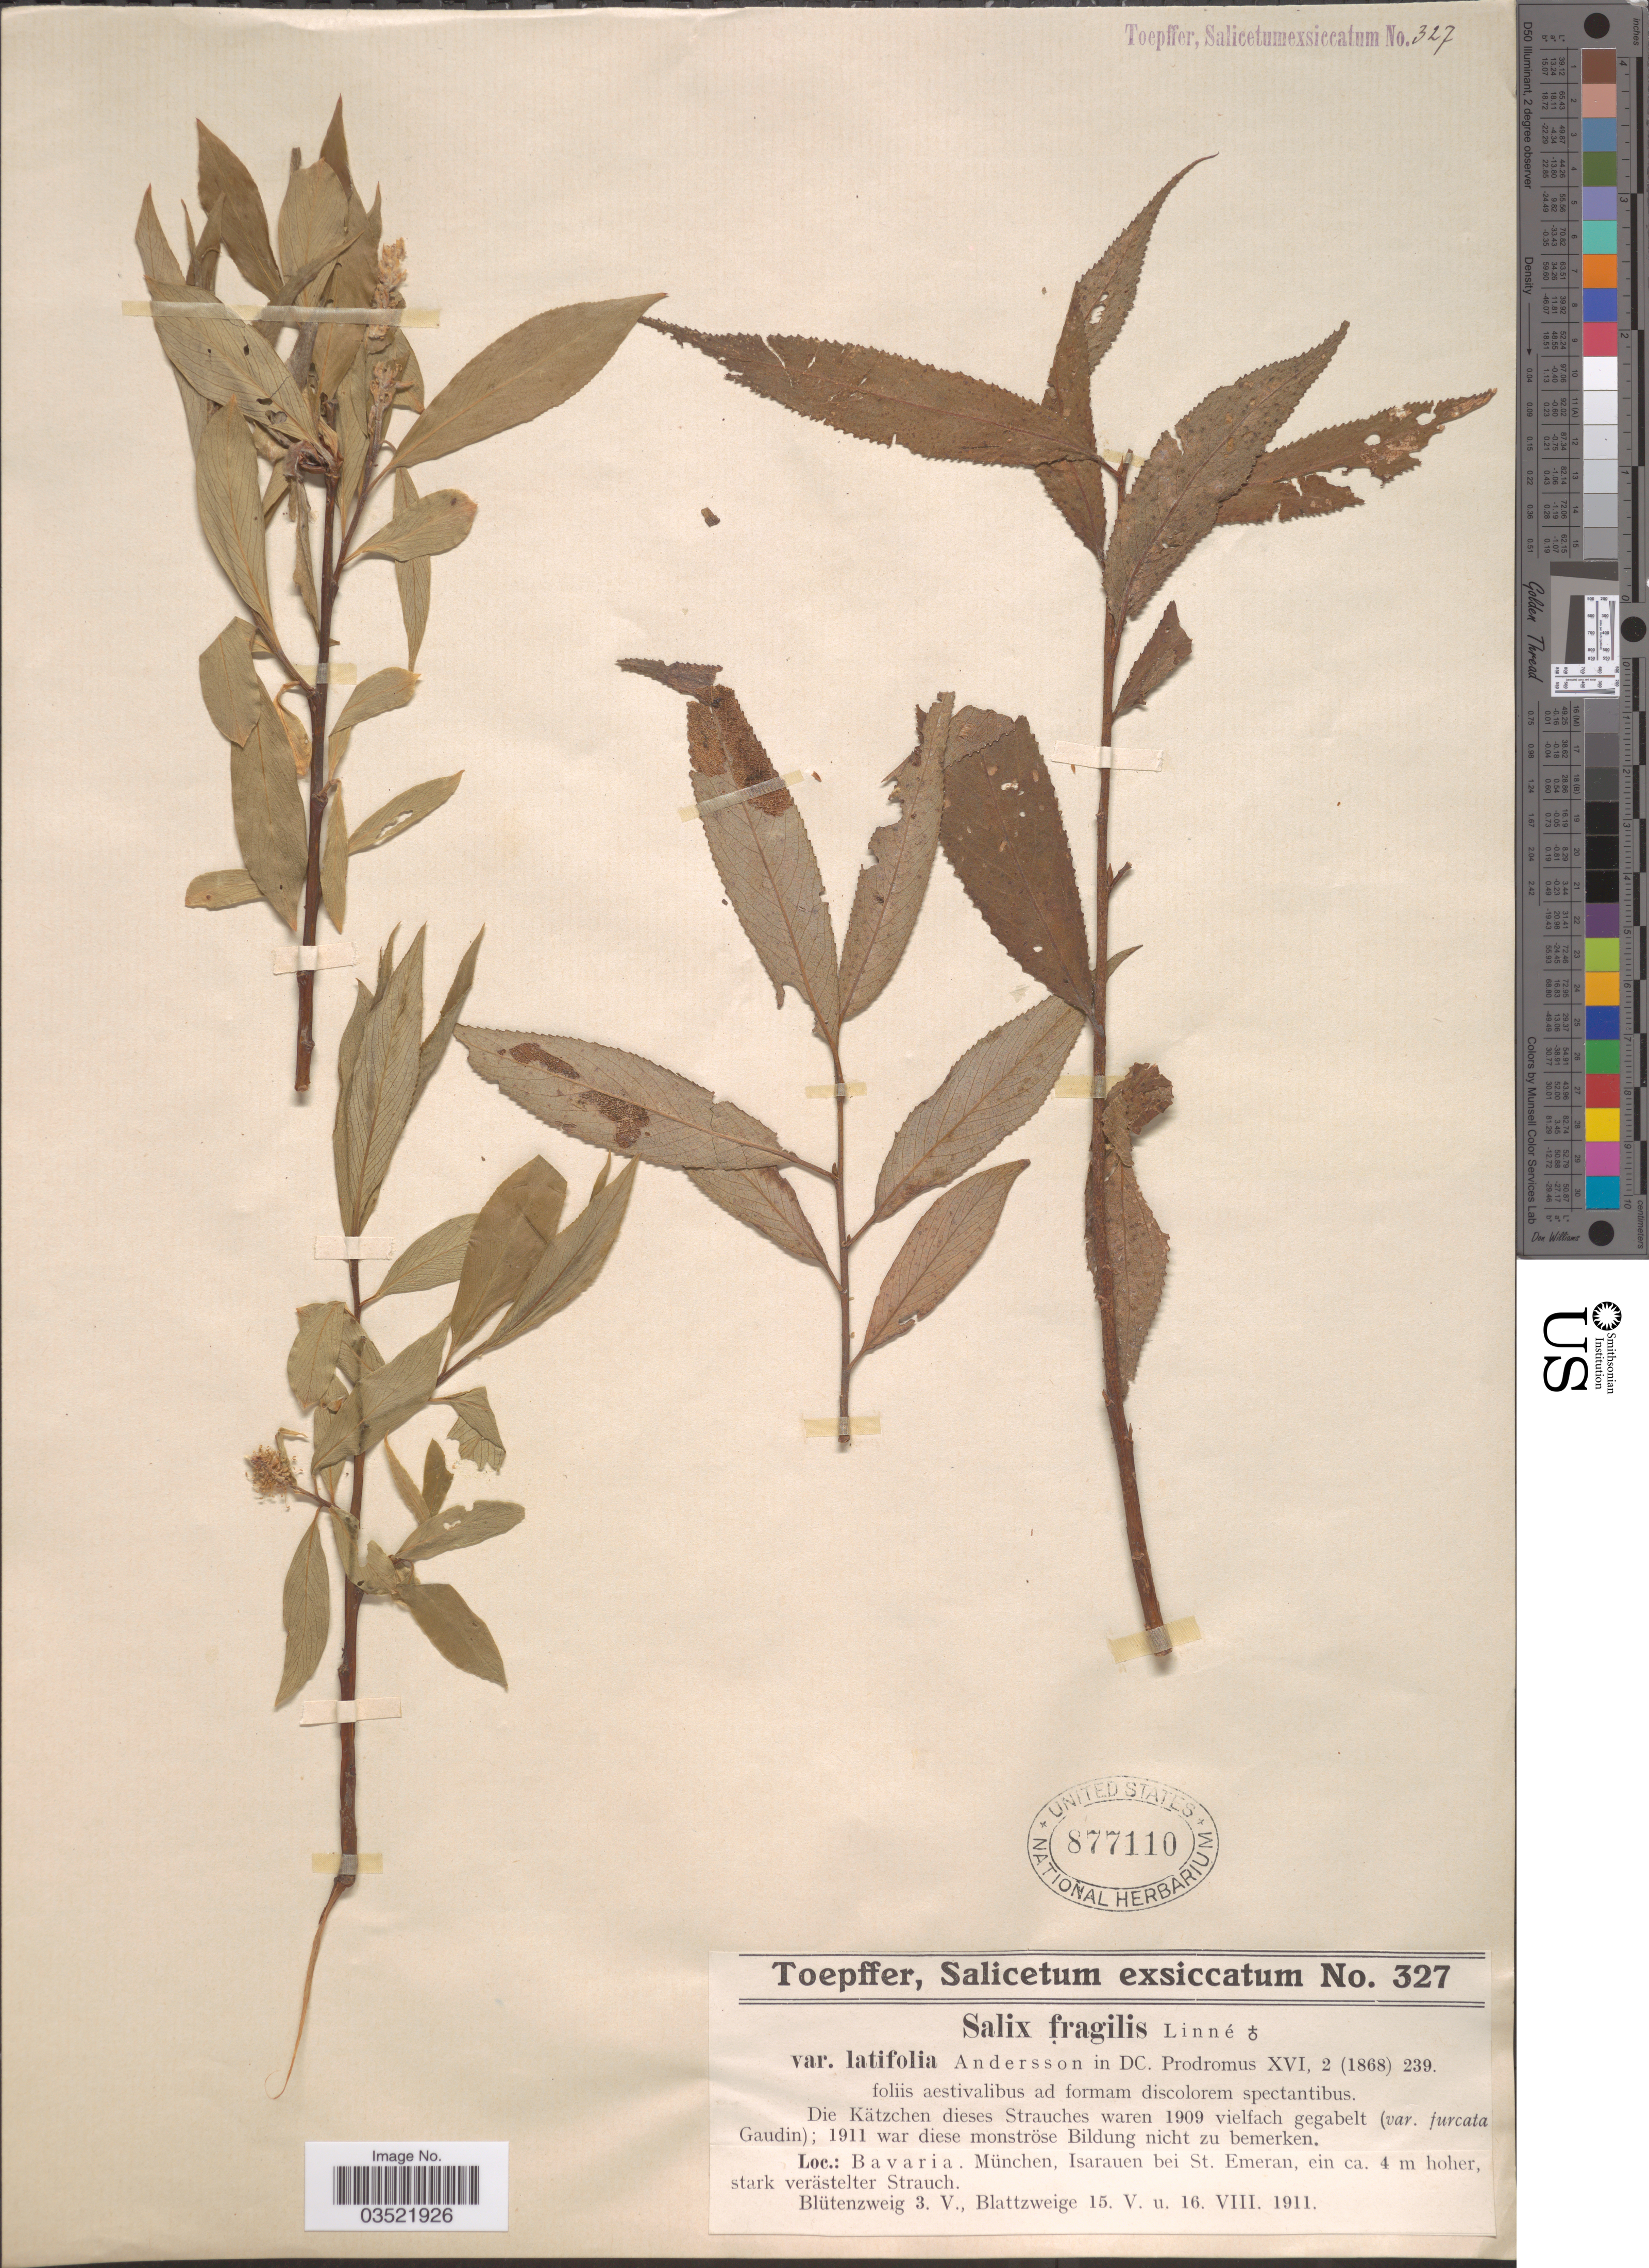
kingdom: Plantae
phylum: Tracheophyta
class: Magnoliopsida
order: Malpighiales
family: Salicaceae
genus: Salix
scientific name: Salix fragilis var. latifolia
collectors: A. Toepffer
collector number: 327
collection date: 1911-05-03/1911-08-16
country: Germany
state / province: Bayern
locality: Bavaria. München, Isarauen bei St. Emeran.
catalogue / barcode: US 877110